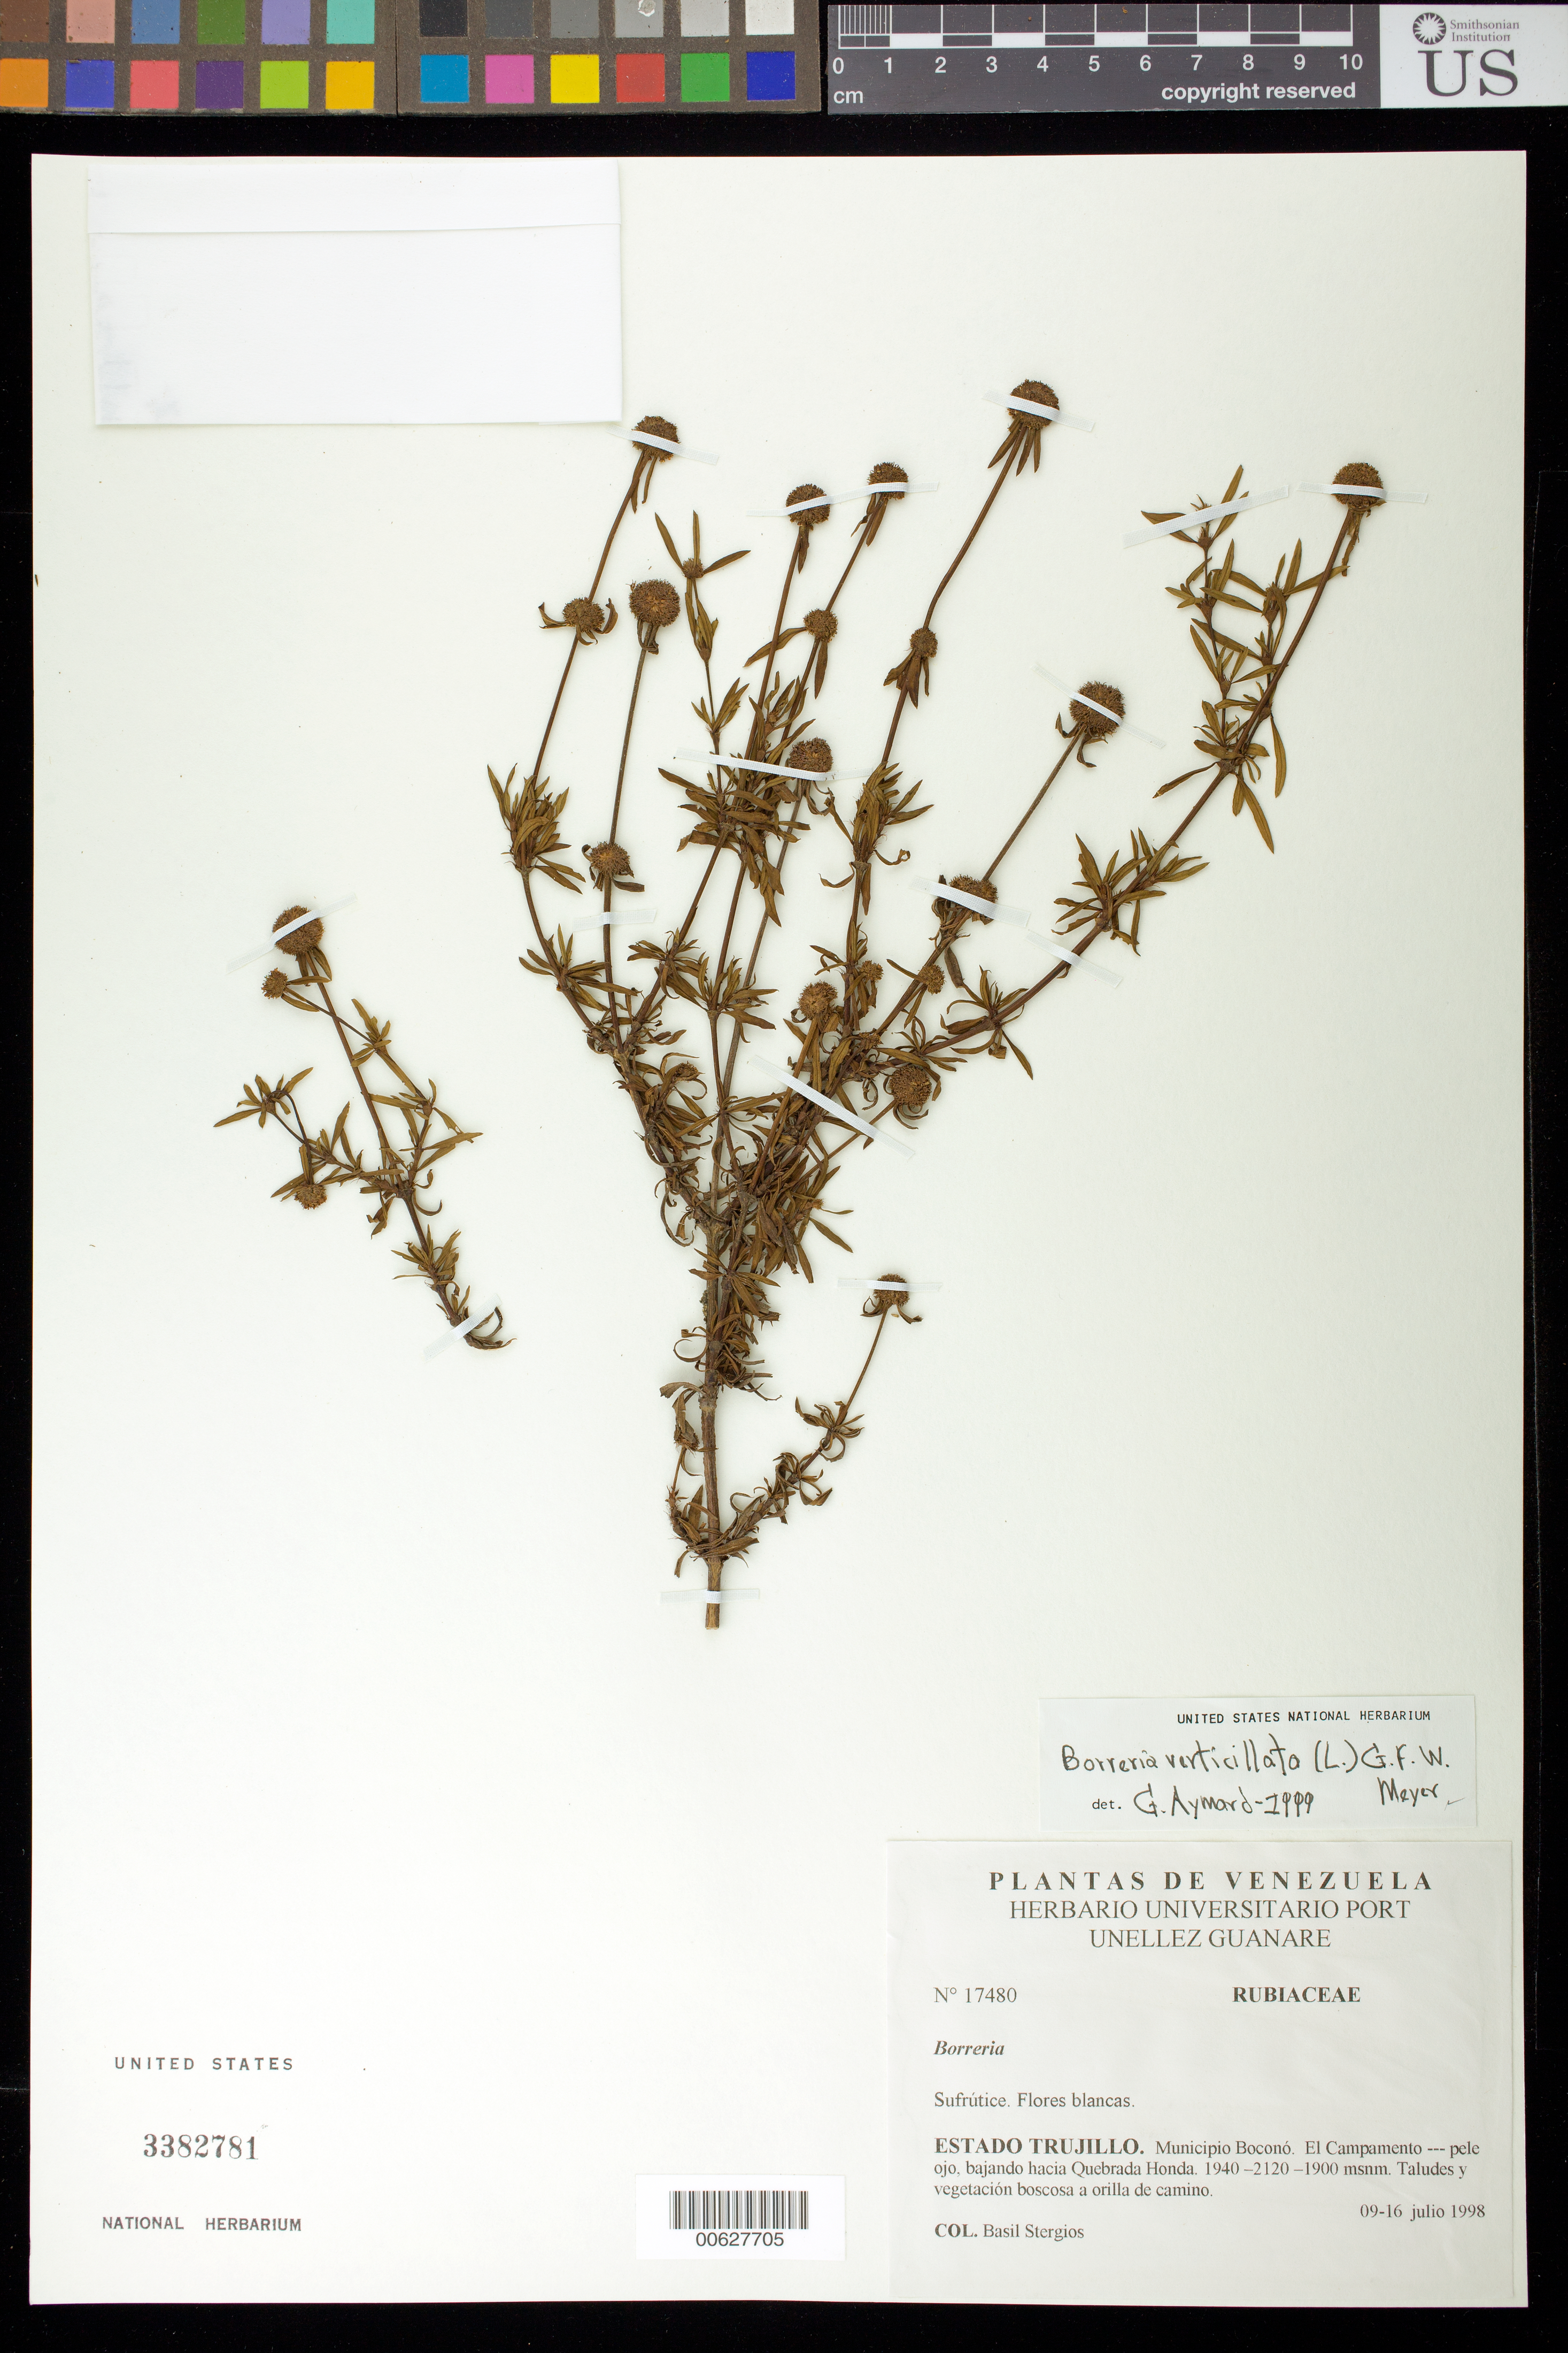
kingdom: Plantae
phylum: Tracheophyta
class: Magnoliopsida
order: Gentianales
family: Rubiaceae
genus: Borreria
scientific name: Borreria verticillata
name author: (L.) G. Mey.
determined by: Aymard C., G. A., (PORT), Univ. Nac. Exp. de los Llanos Ezequiel Zamora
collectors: B. G. Stergios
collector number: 17480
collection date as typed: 09 Jul 1998 to 16 Jul 1998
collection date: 1998-07-09/1998-07-16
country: Venezuela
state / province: Trujillo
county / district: Boconó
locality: Parque Nacional Guaramacal, El campamento-pele ojo, bajando hacia Quebrada Honda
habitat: Taludes y vegetación boscosa a orilla de camino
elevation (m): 1900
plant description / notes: PORT, US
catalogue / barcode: US 3382781